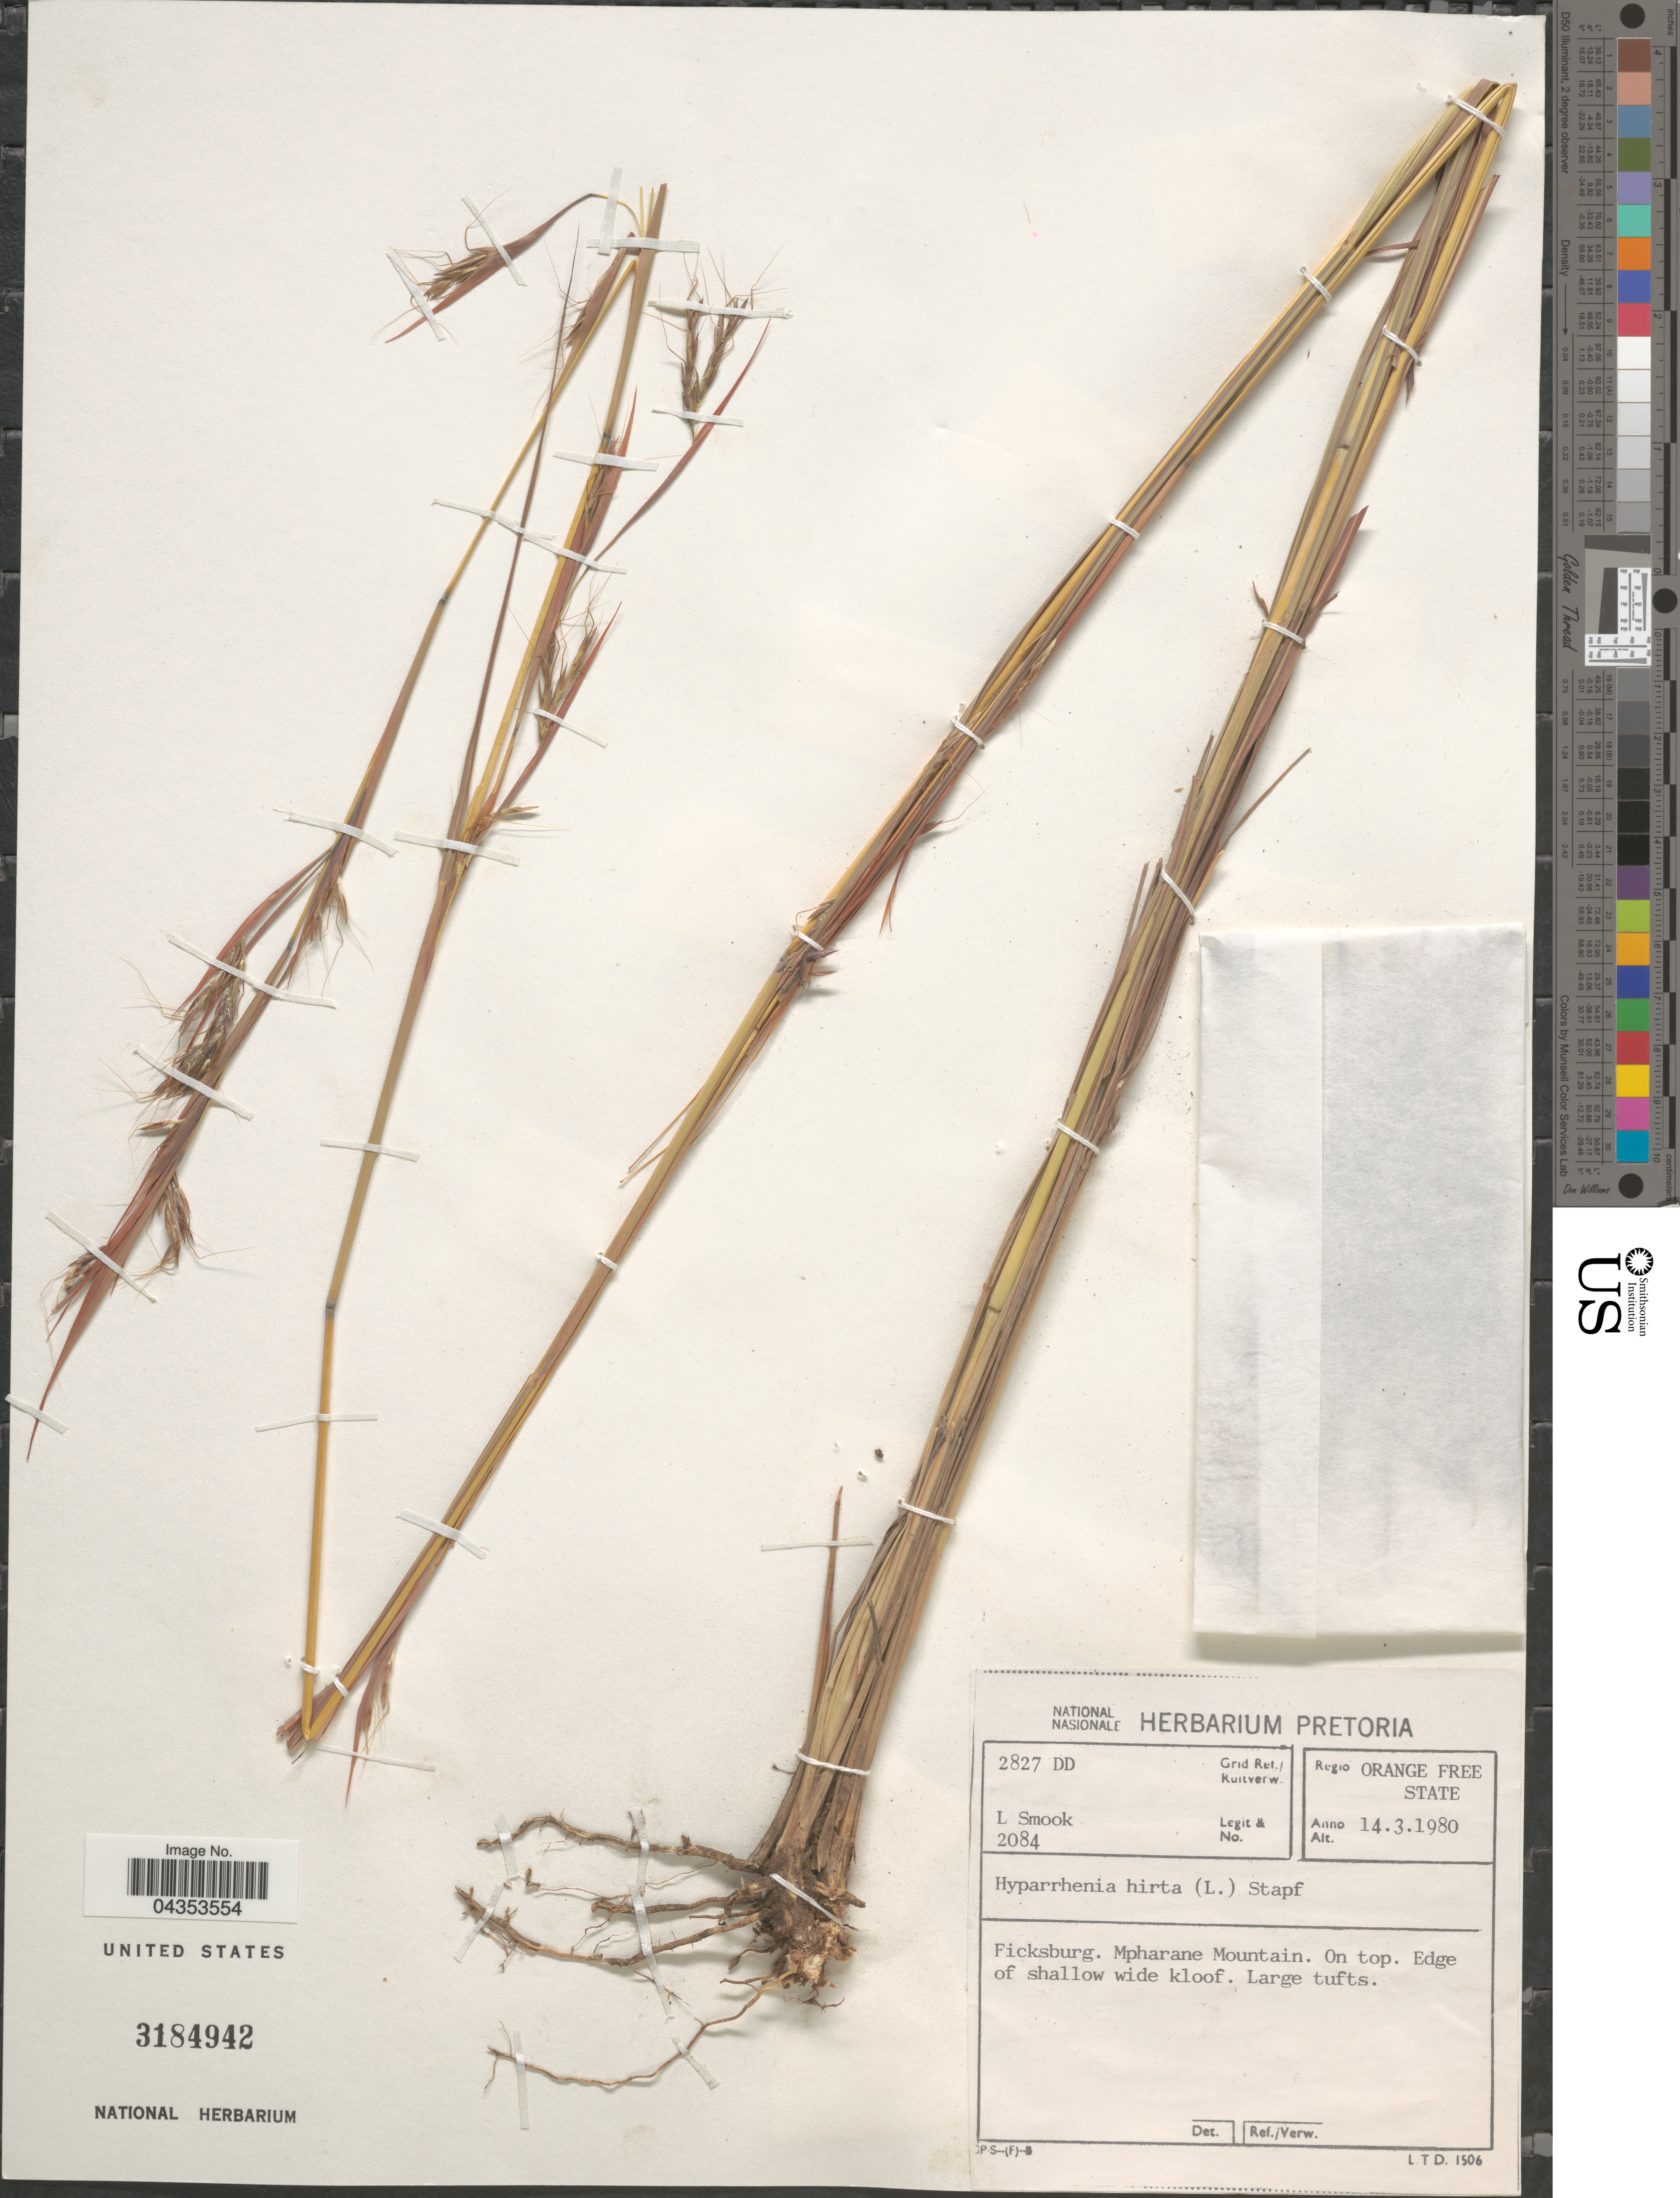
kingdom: Plantae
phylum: Tracheophyta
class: Liliopsida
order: Poales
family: Poaceae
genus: Hyparrhenia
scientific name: Hyparrhenia hirta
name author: (L.) Stapf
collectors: L. Smook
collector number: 2084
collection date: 1980-03-14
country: South Africa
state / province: Free State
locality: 2827 DD Grid Ref./Ruitverw. Regio Orange Free State. Ficksburg. Mpharane Mountain. On top. Edge of shallow wide kloof.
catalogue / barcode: US 3184942